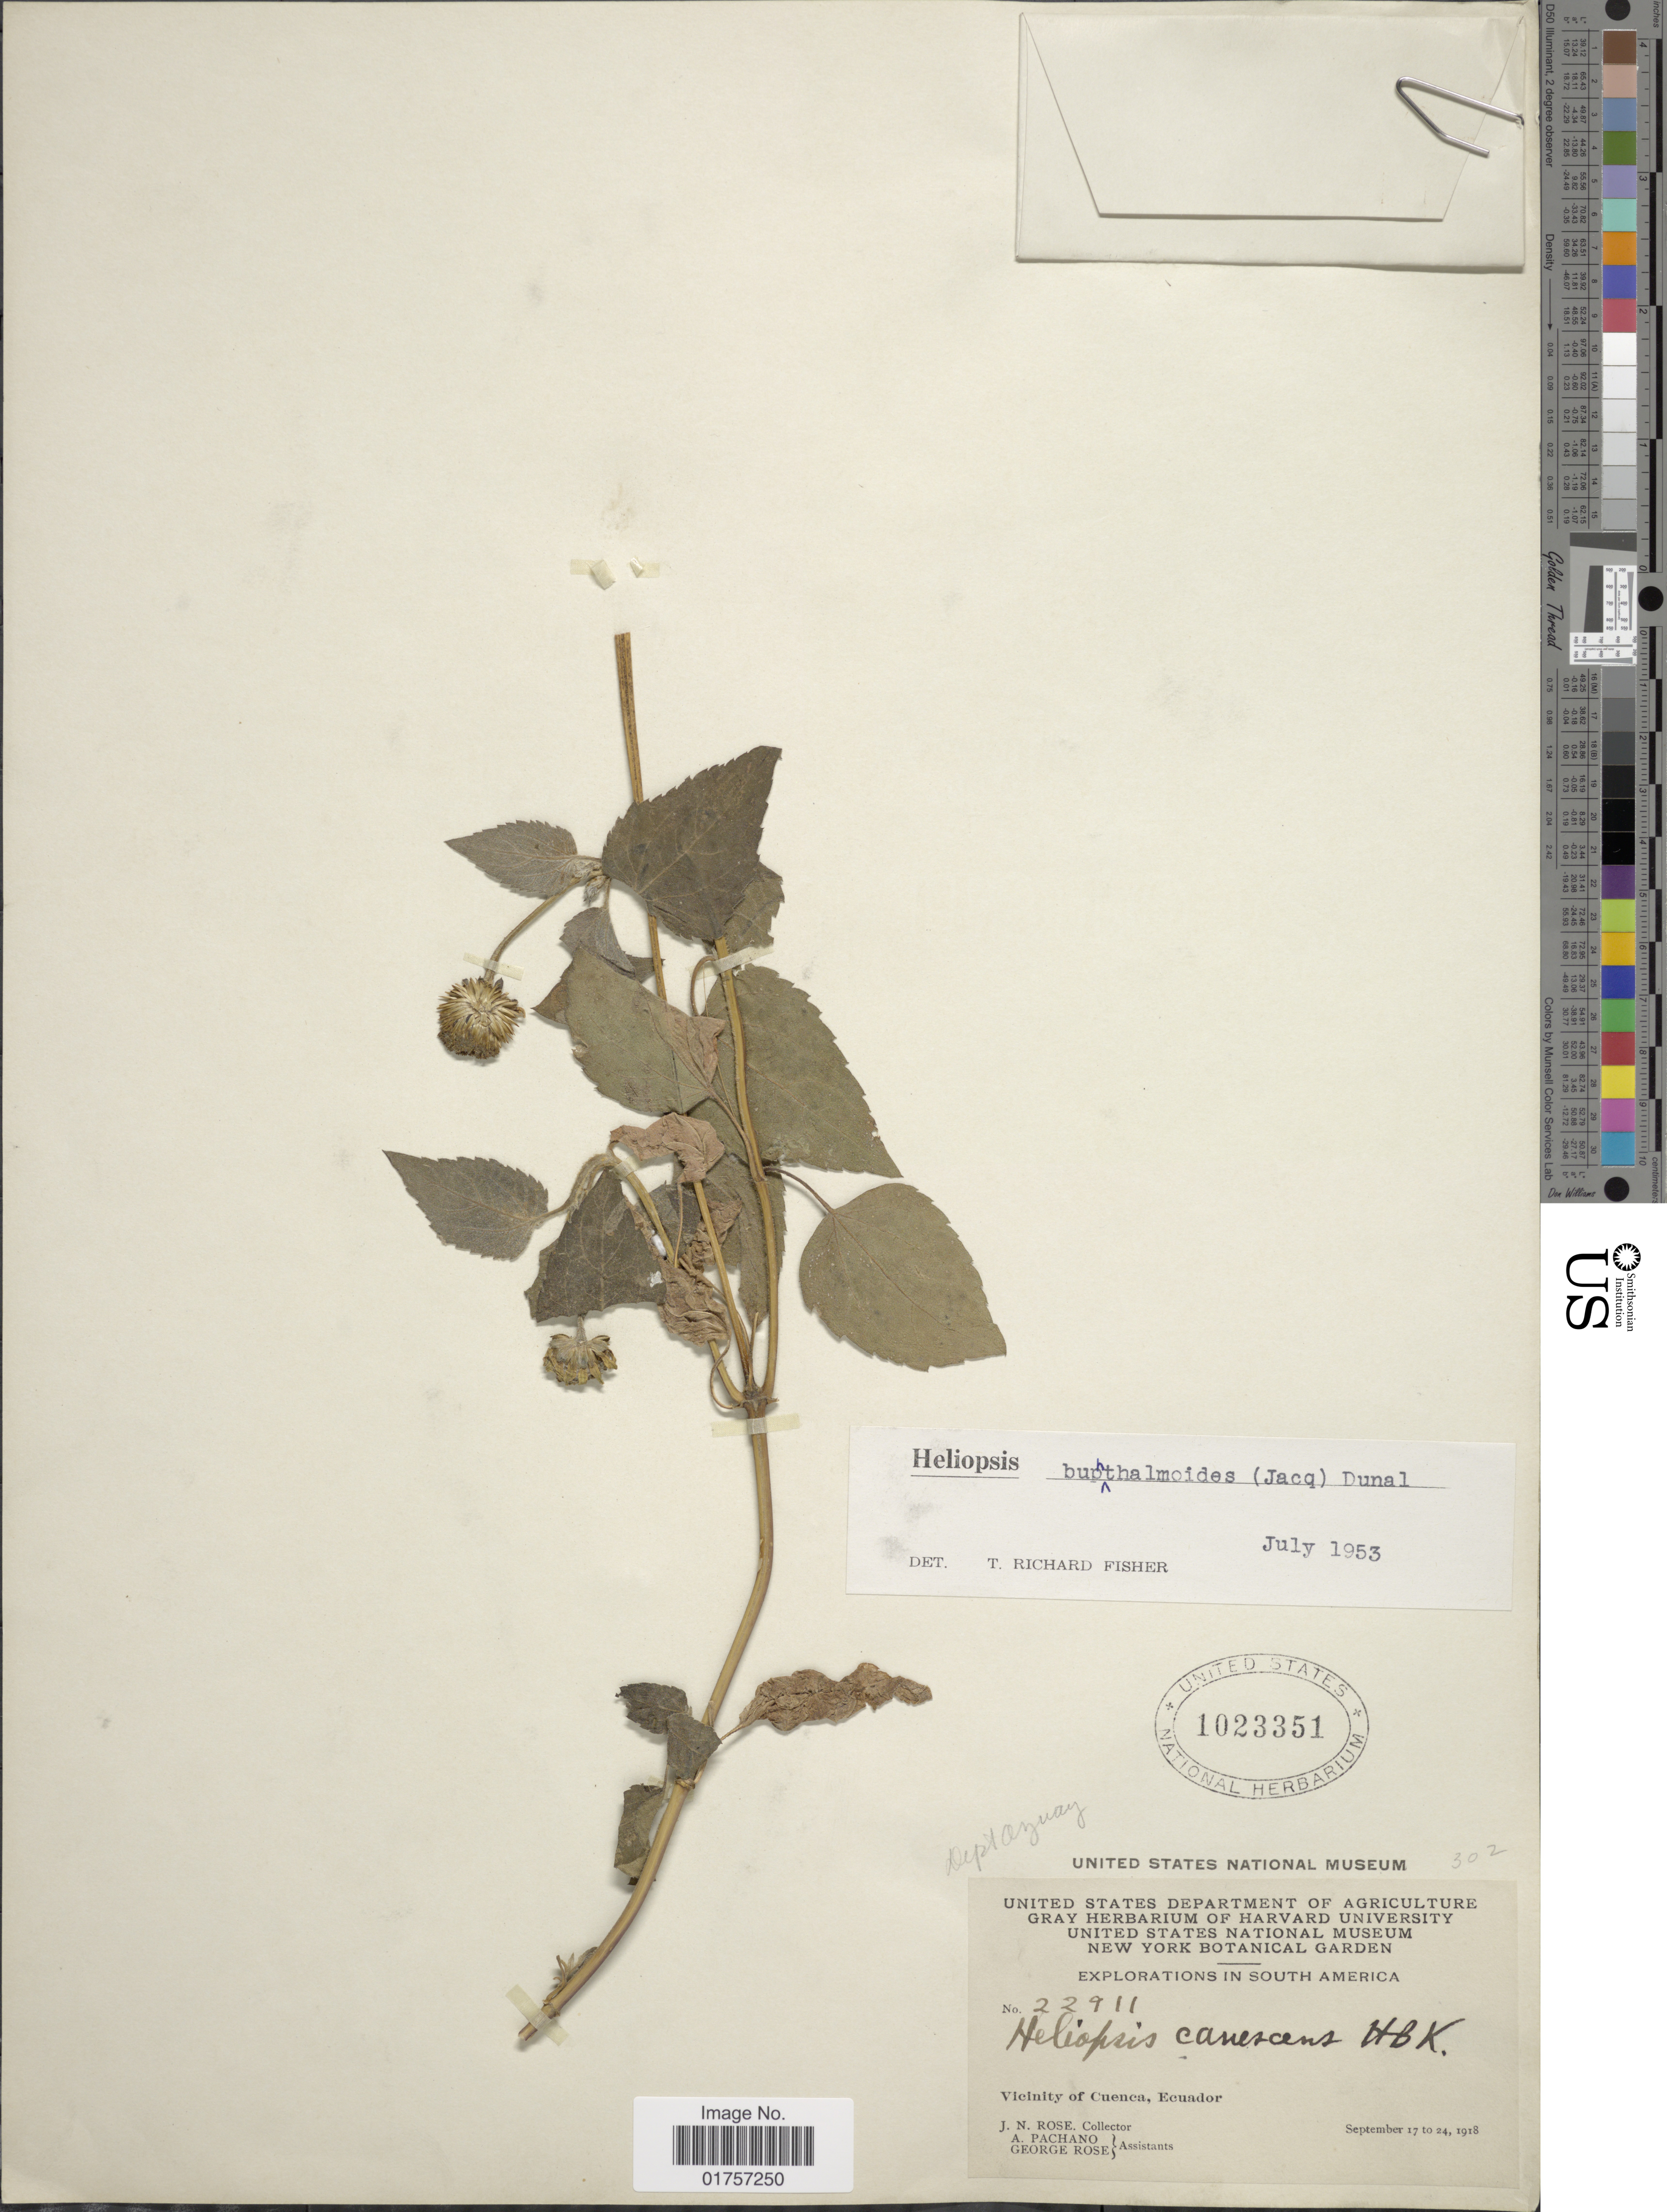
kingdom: Plantae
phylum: Tracheophyta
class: Magnoliopsida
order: Asterales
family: Asteraceae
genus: Heliopsis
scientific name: Heliopsis buphthalmoides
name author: (Jacq.) Dunal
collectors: J. N. Rose, A. Pachano & G. Rose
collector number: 22911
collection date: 1918-09-17/1918-09-24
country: Ecuador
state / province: Azuay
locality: Vicinity of Cuenca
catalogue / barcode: US 1023351